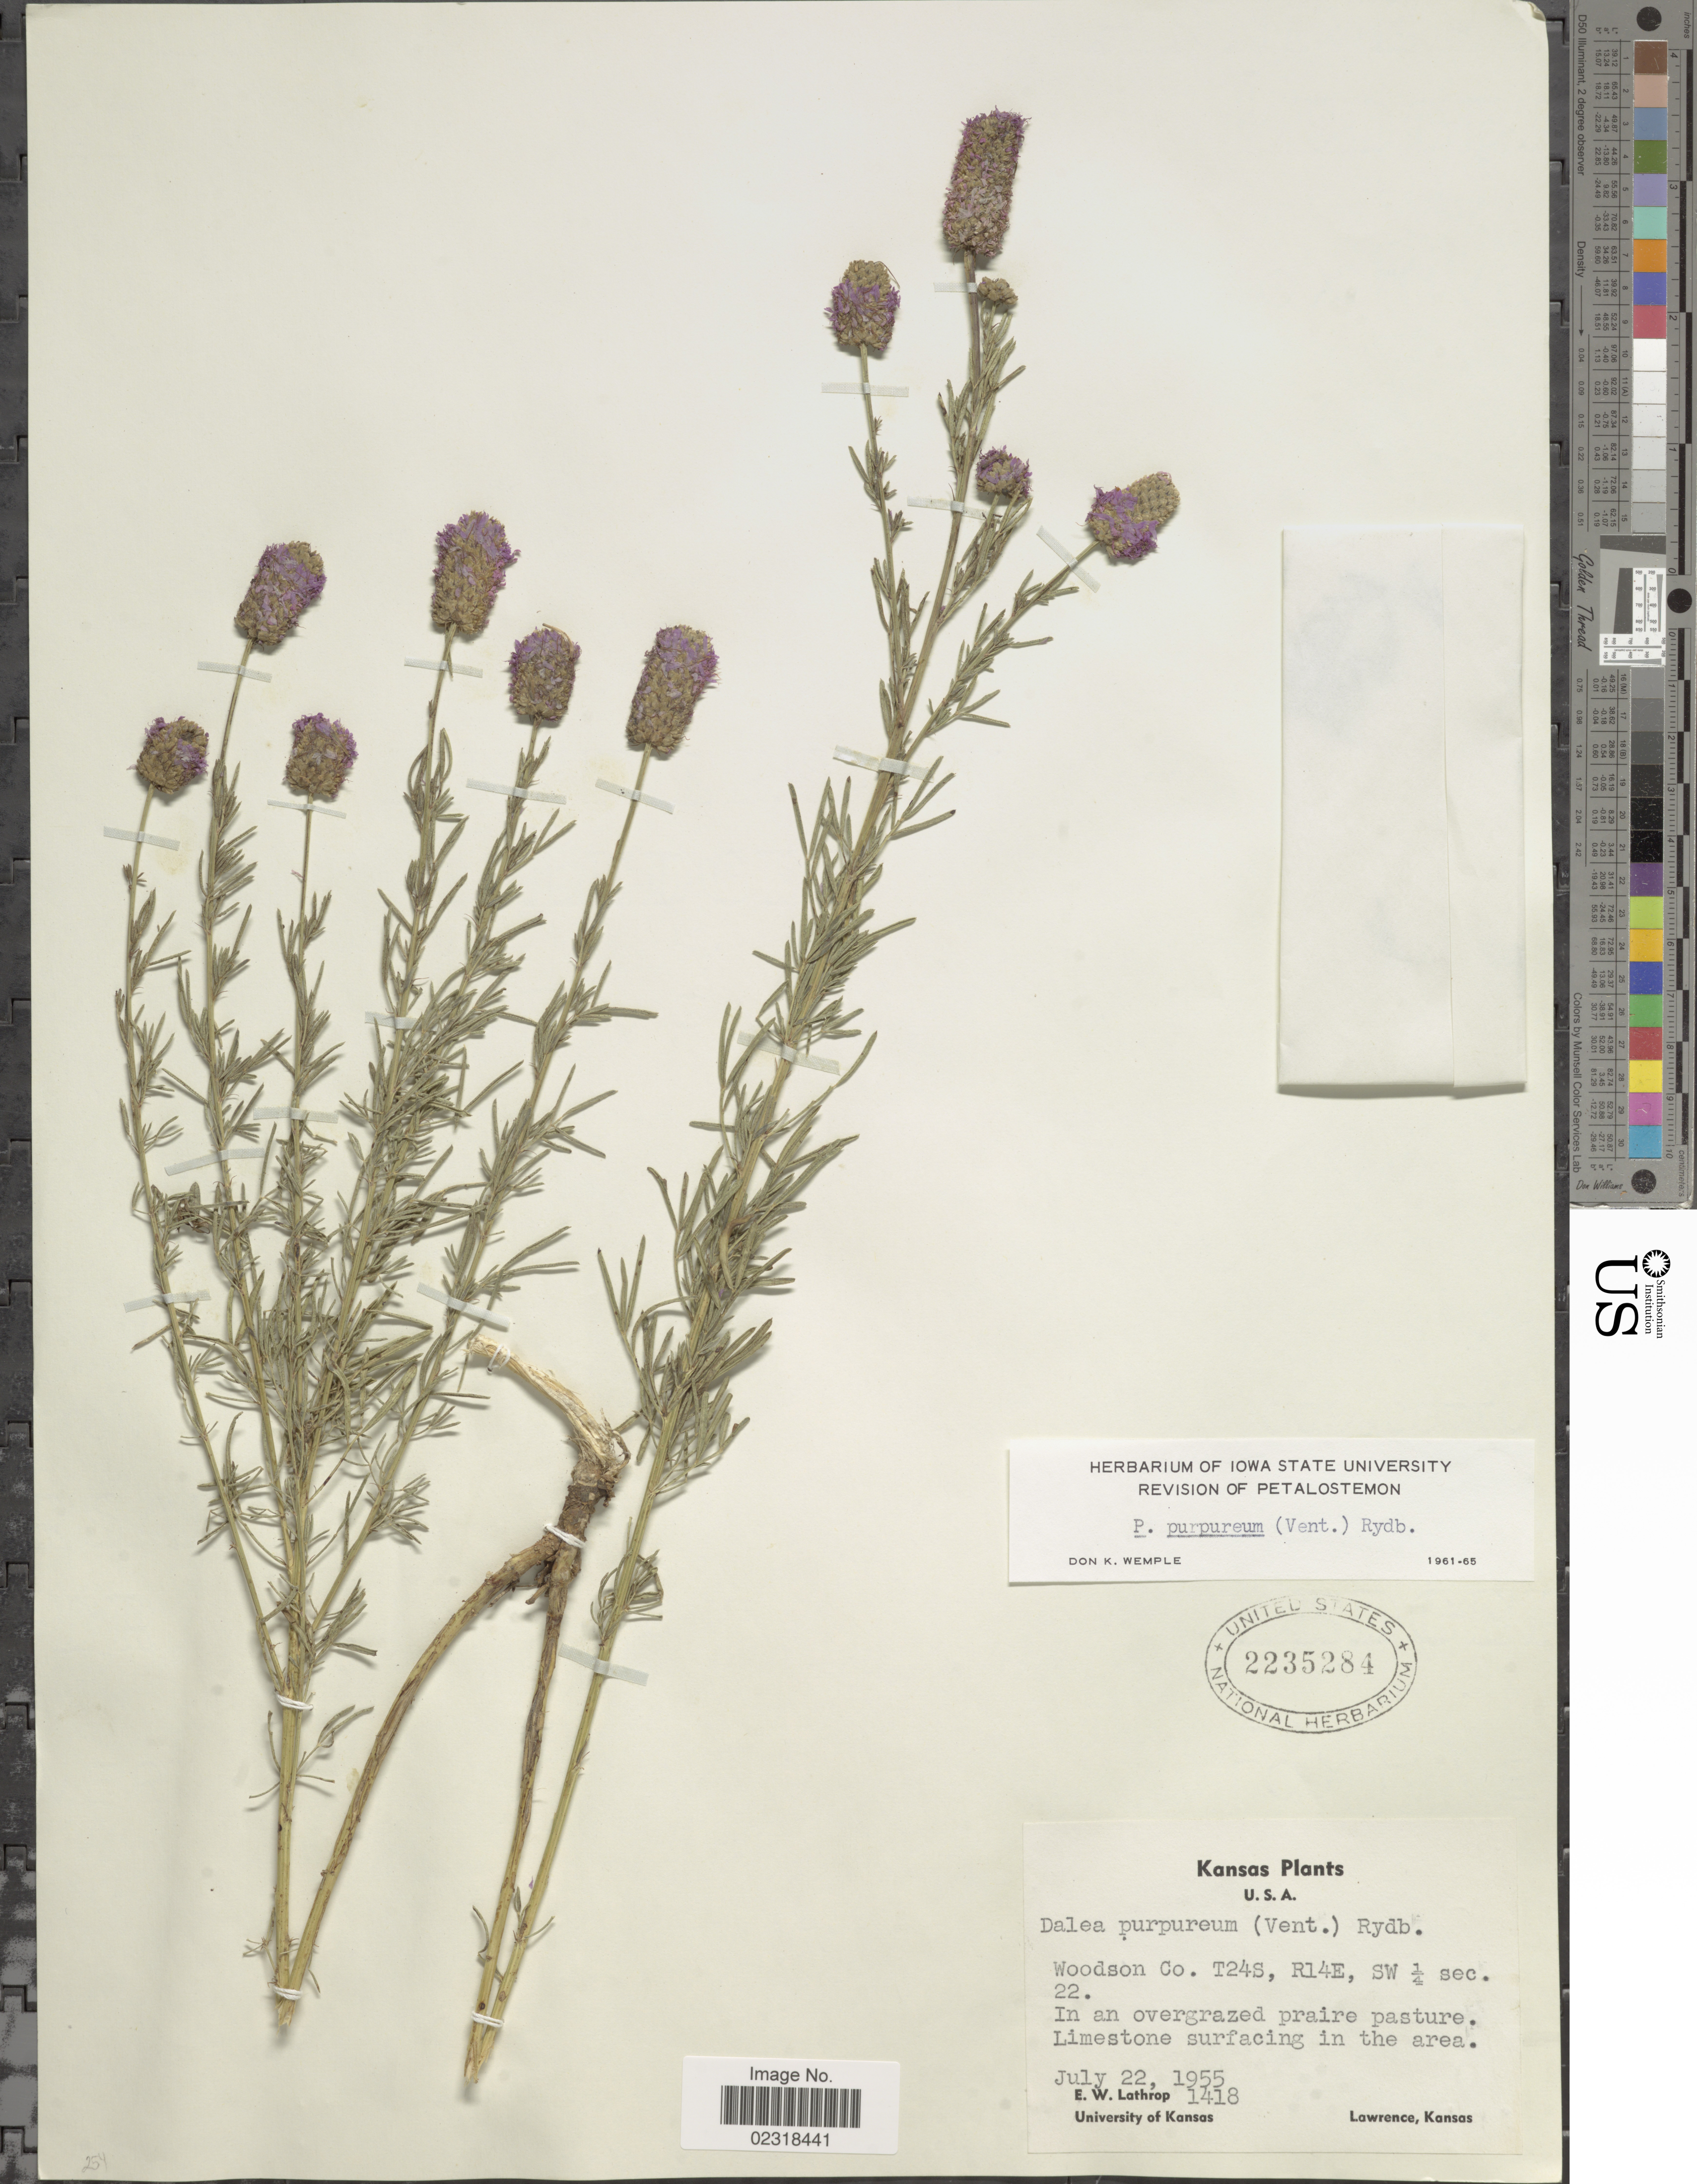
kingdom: Plantae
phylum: Tracheophyta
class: Magnoliopsida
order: Fabales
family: Fabaceae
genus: Dalea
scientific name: Dalea purpurea var. purpurea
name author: Vent.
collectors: E. W. Lathrop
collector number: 1418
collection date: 1955-07-22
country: United States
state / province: Kansas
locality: Woodson Co. T24S, R14E, SW¼ sec. 22, Lawrence, Kansas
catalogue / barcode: US 2235284